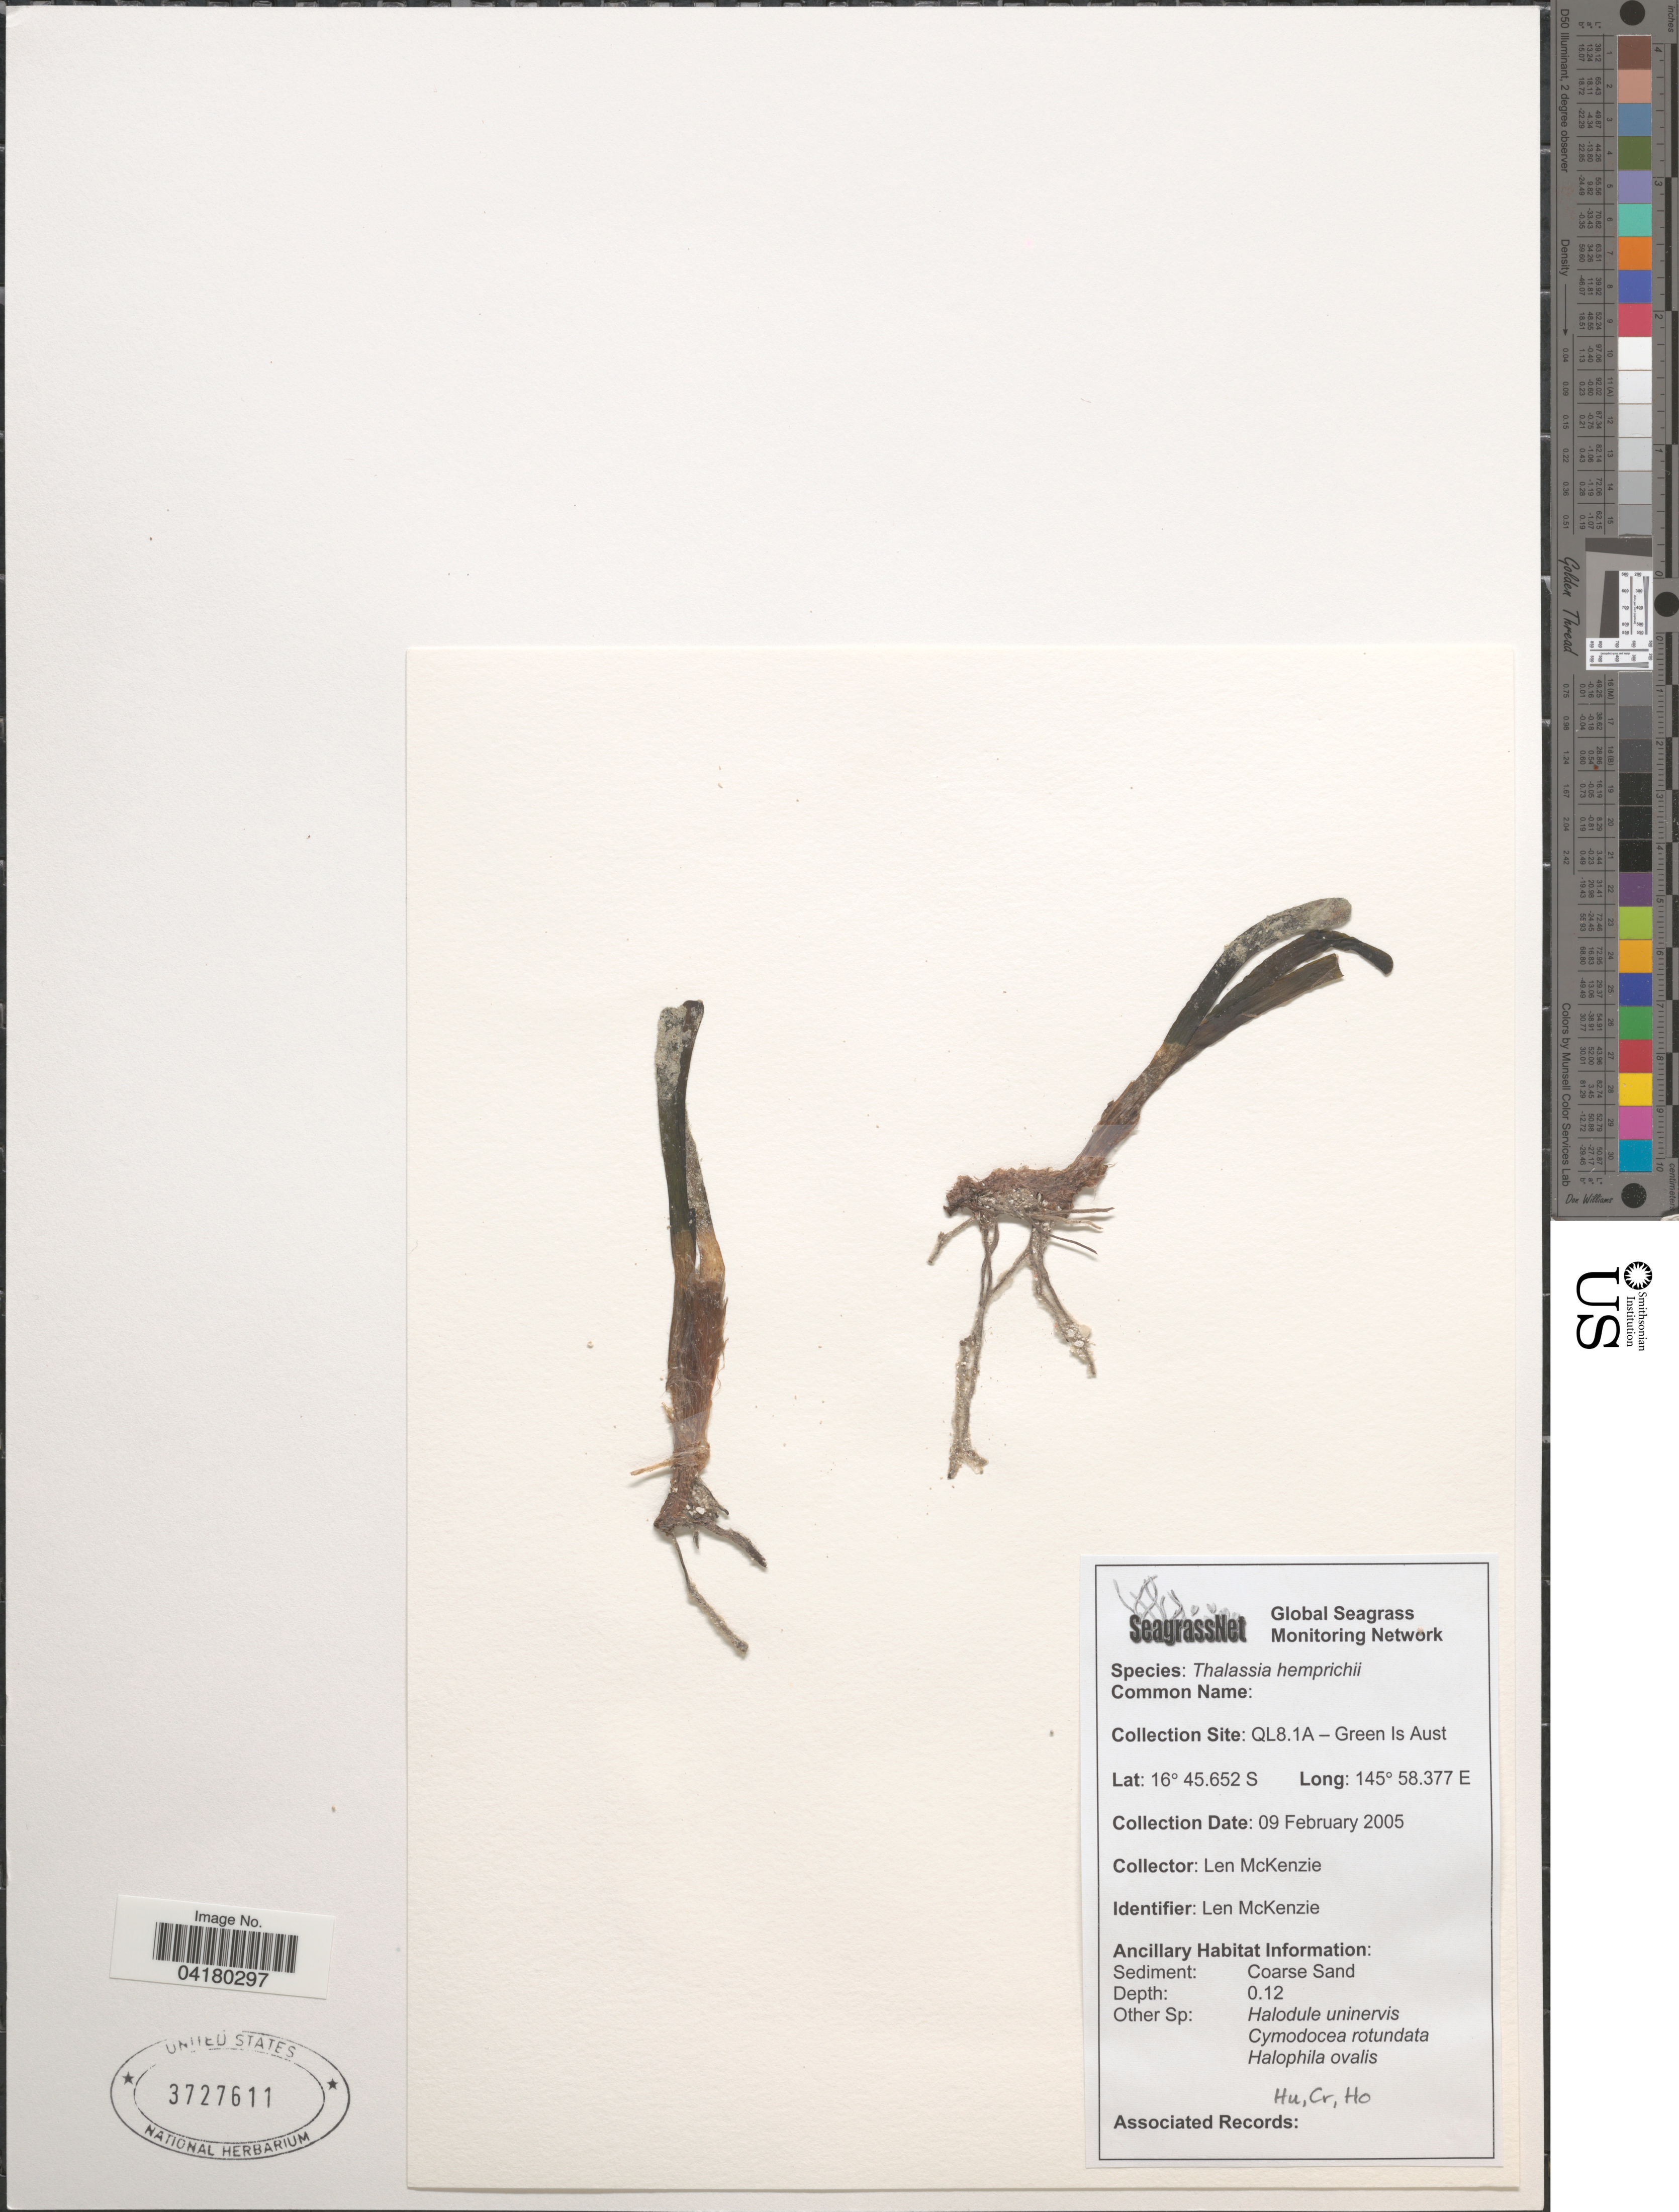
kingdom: Plantae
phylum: Tracheophyta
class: Liliopsida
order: Alismatales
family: Hydrocharitaceae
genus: Thalassia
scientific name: Thalassia hemprichii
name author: Asch.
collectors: L. McKenzie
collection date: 2005-02-09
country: Australia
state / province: Queensland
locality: QL8.1A - Green Is.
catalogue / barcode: US 3727611